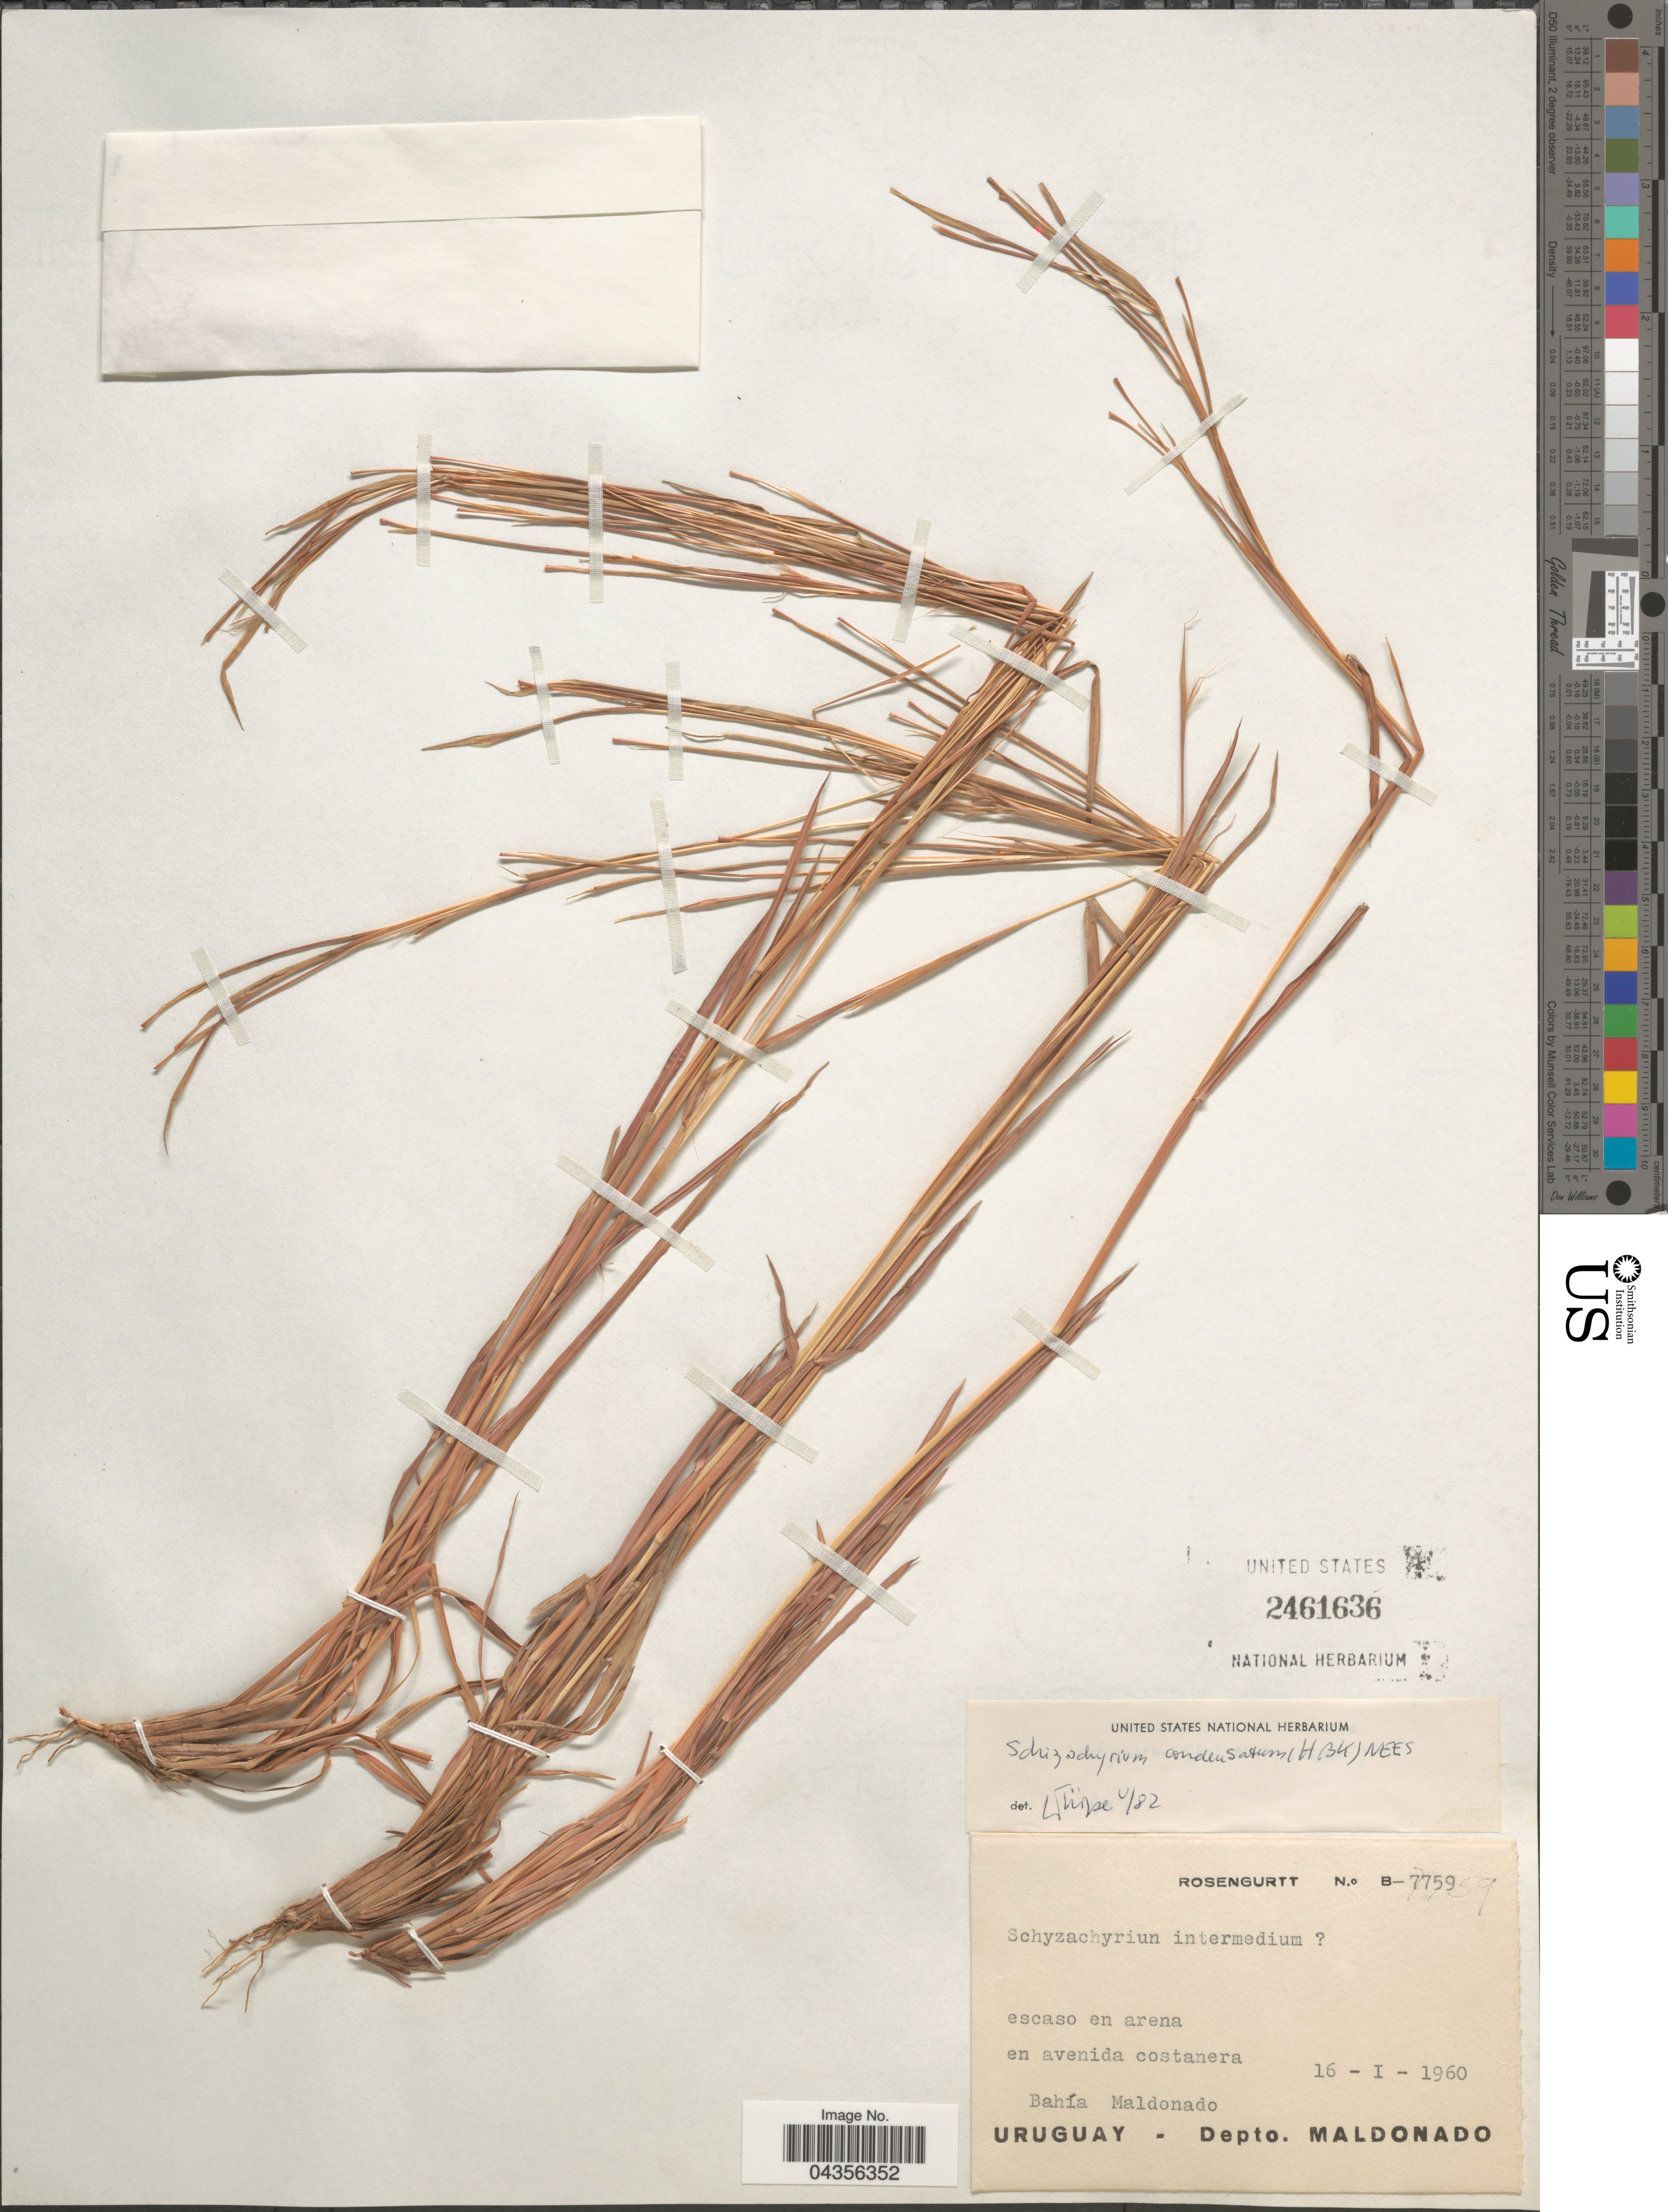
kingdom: Plantae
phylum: Tracheophyta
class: Liliopsida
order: Poales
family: Poaceae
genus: Schizachyrium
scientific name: Schizachyrium microstachyum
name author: (Desv. ex Ham.) Roseng. et al.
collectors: Rosengurtt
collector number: B-7759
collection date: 1960-01-16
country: Uruguay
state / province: Maldonado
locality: Escaso en arenaen avenida costanera. Bahía Maldonado. Depto. Maldonado.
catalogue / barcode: US 2461636